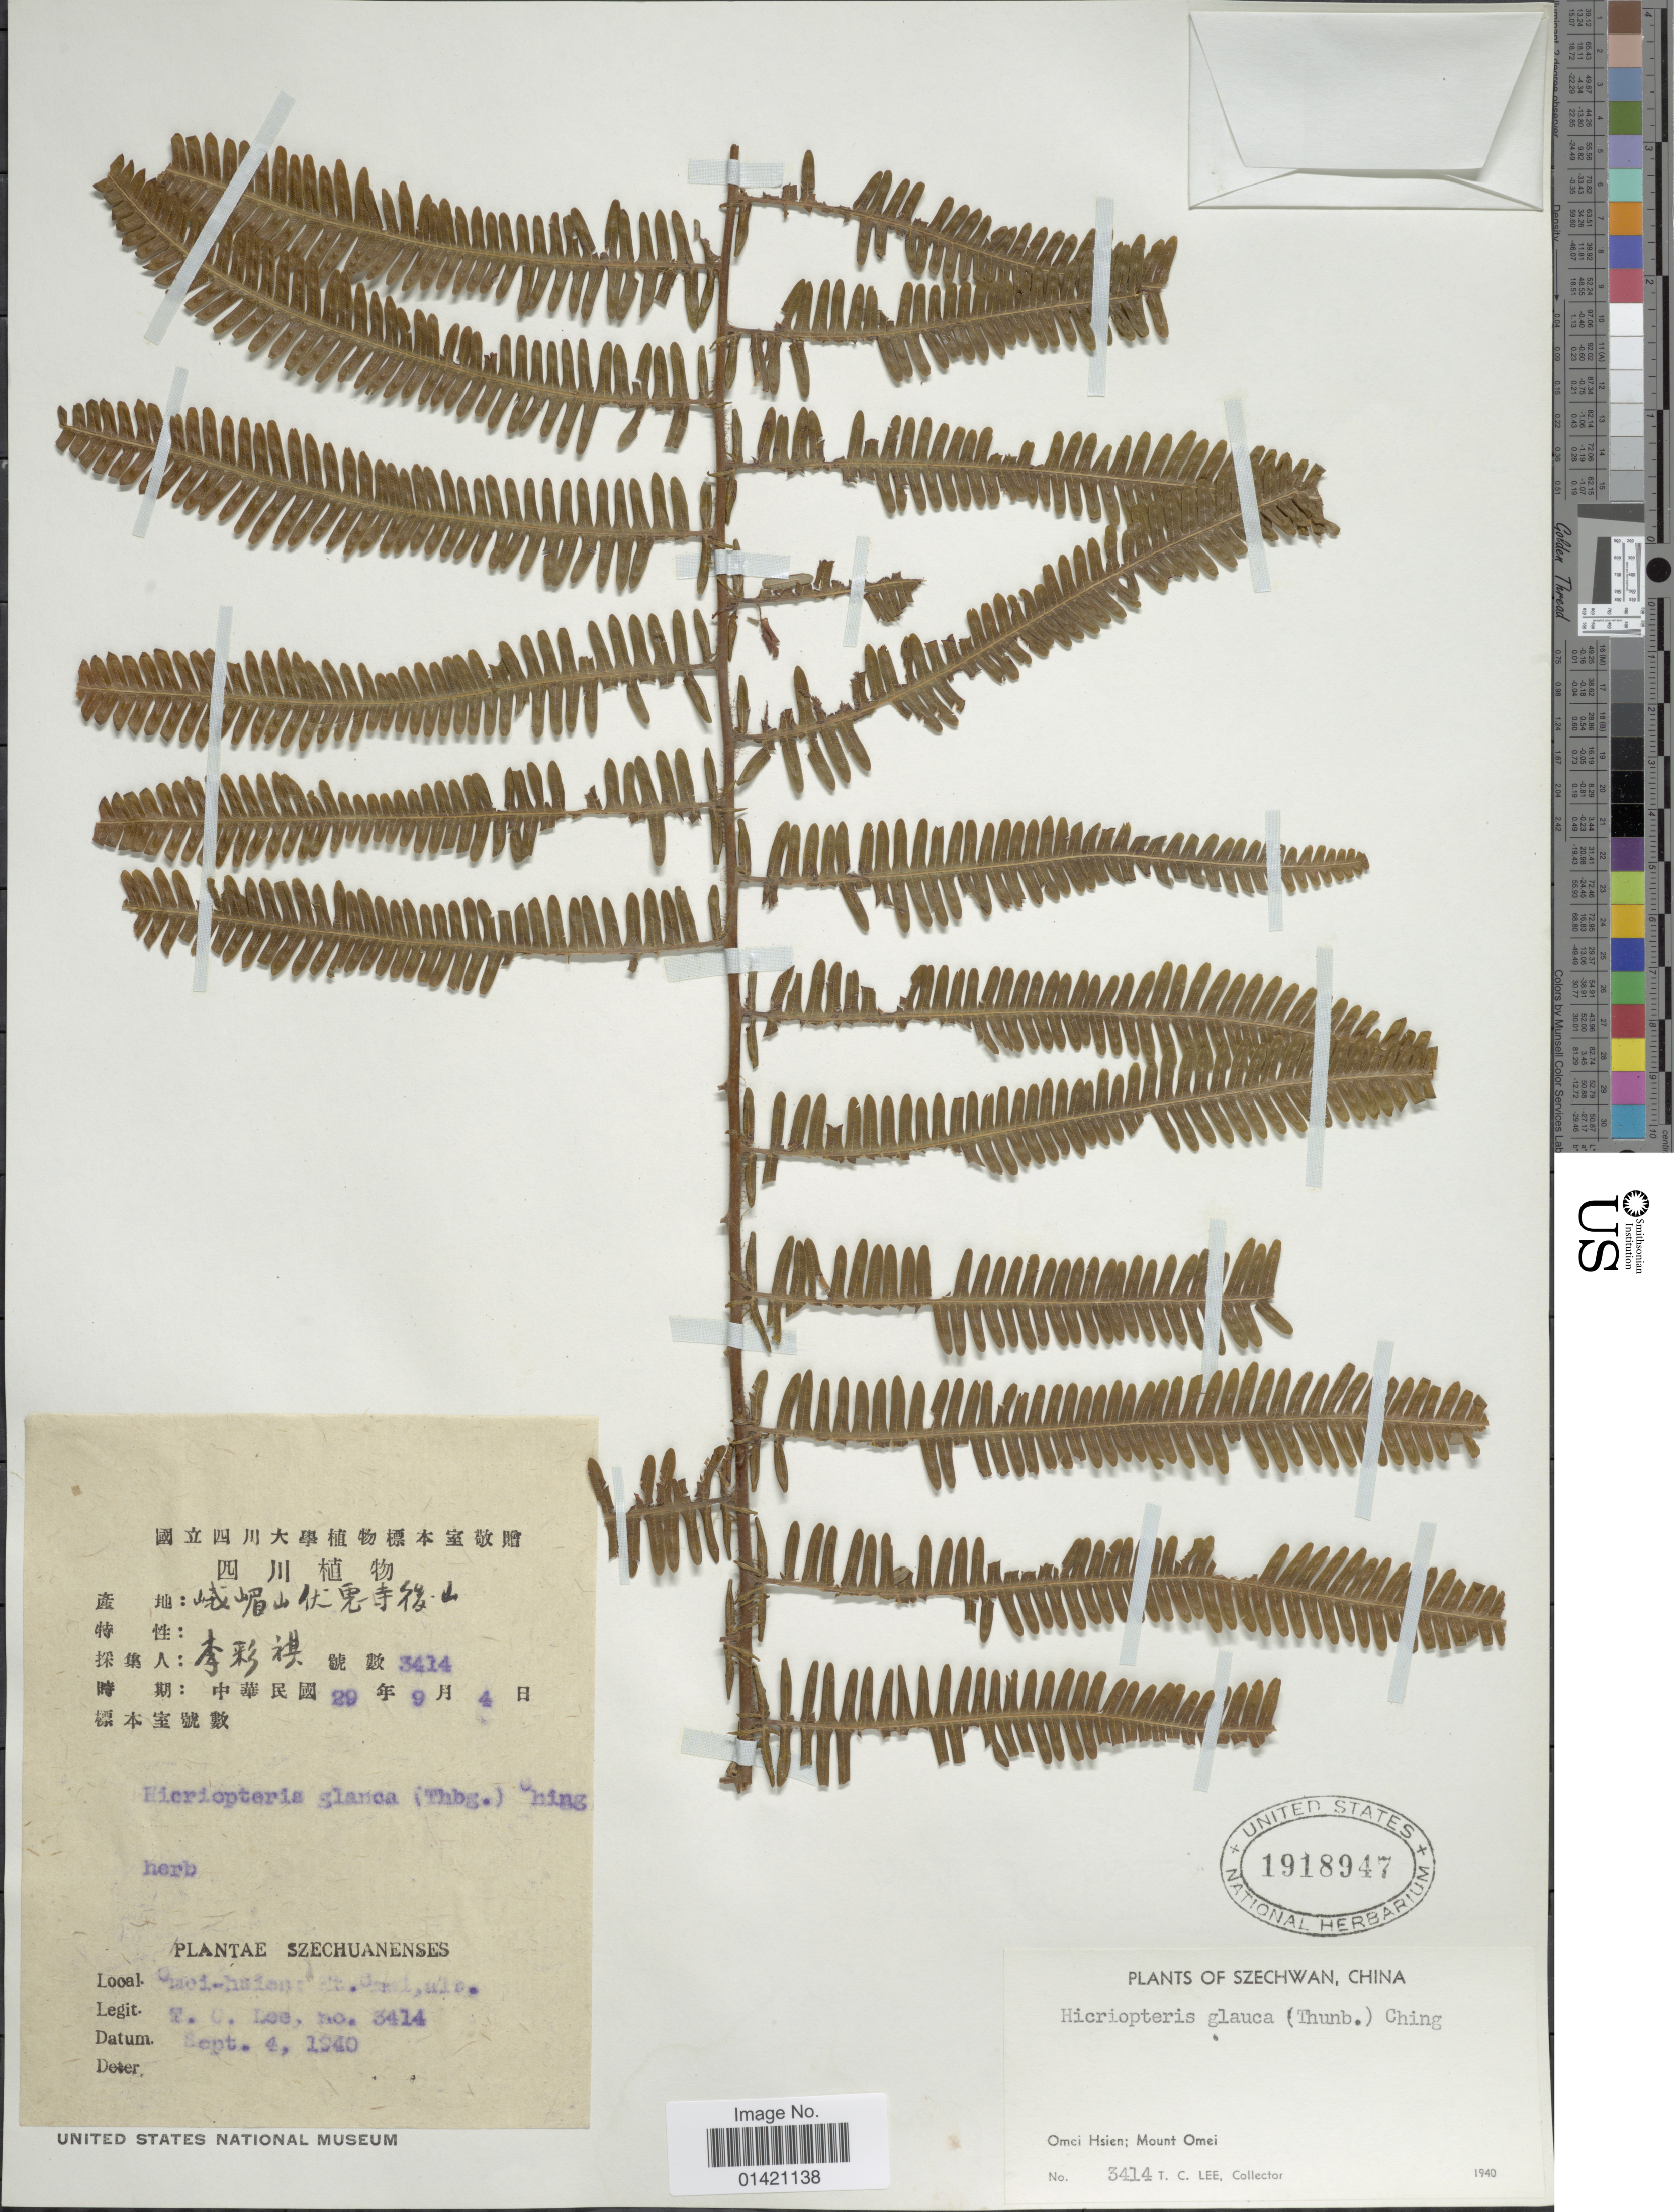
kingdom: Plantae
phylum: Tracheophyta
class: Polypodiopsida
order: Gleicheniales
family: Gleicheniaceae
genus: Diplopterygium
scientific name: Diplopterygium glaucum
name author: (Thunb. ex Houtt.) Nakai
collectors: T. Lee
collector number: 3414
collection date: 1940-09-04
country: China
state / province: Sichuan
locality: Szechwan. Omei Hsien, Mount Omei.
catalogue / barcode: US 1918947